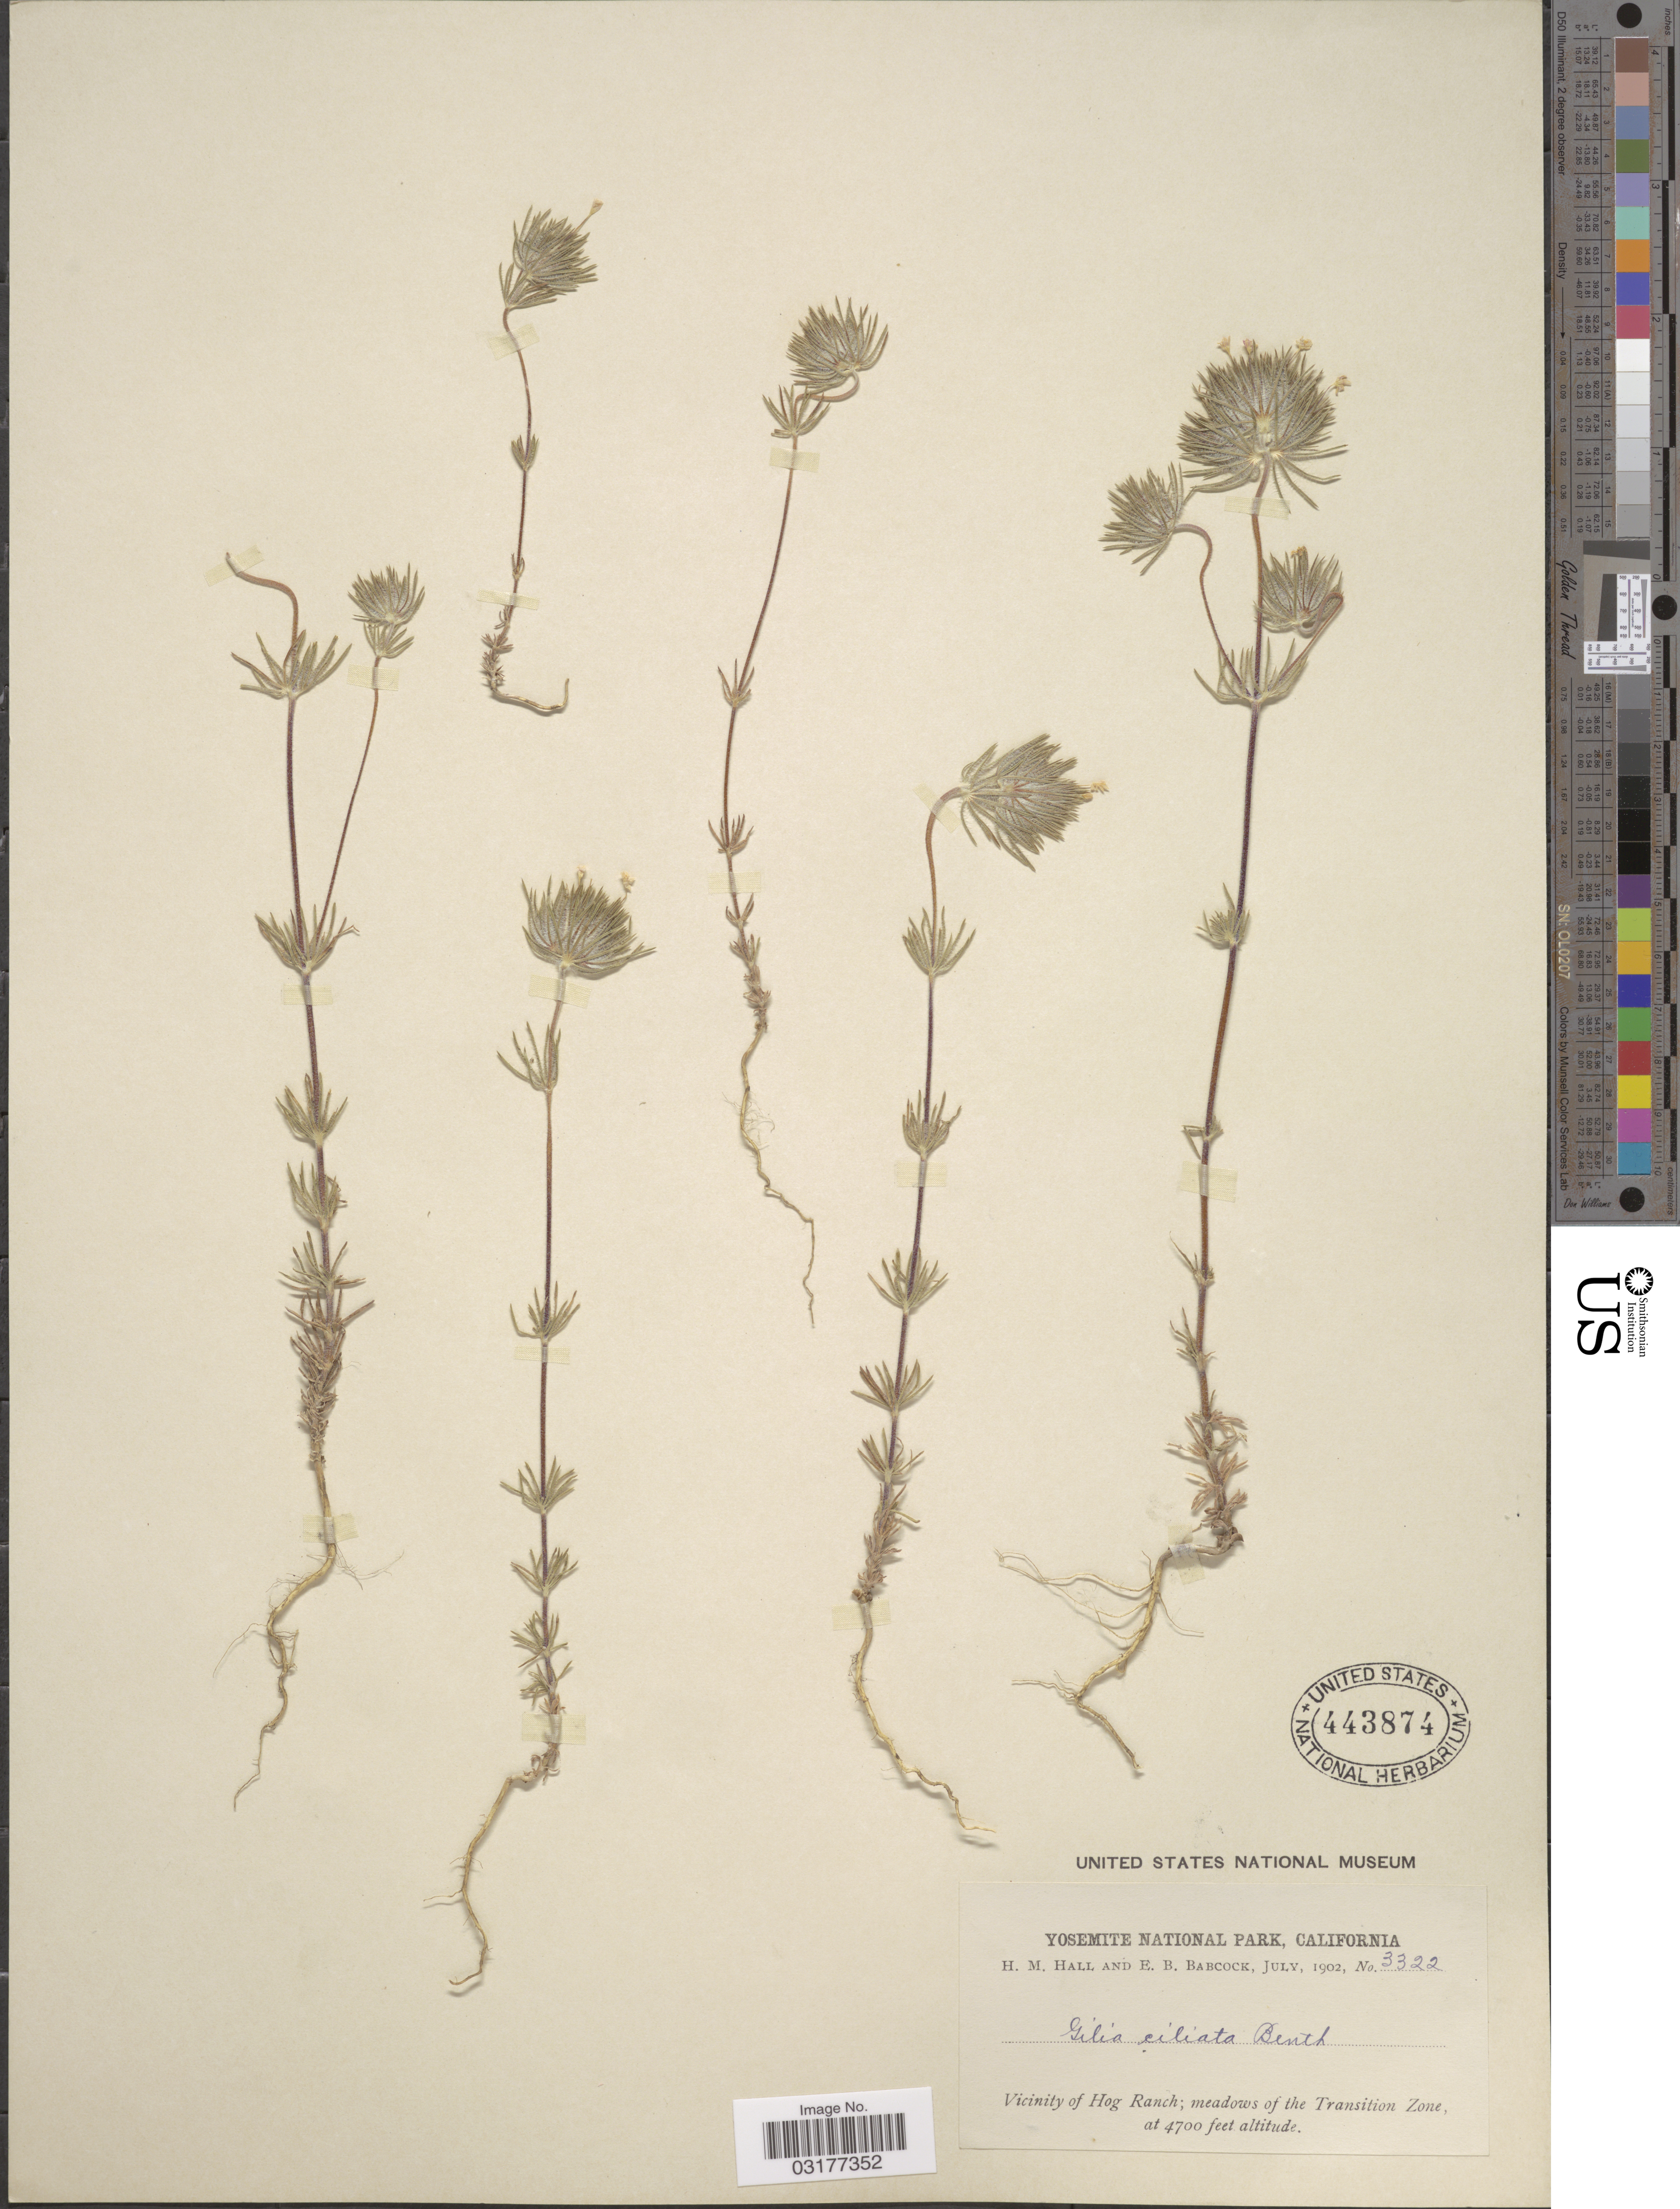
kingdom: Plantae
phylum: Tracheophyta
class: Magnoliopsida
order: Ericales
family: Polemoniaceae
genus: Leptosiphon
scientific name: Leptosiphon ciliatus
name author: (Benth.) Jeps.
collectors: H. M. Hall & E. B. Babcock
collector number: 3322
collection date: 1902-07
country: United States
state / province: California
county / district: Mariposa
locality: Yosemite National Park. Vicinity of Hog Ranch; meadows of the Transition Zone.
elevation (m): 1433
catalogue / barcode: US 443874